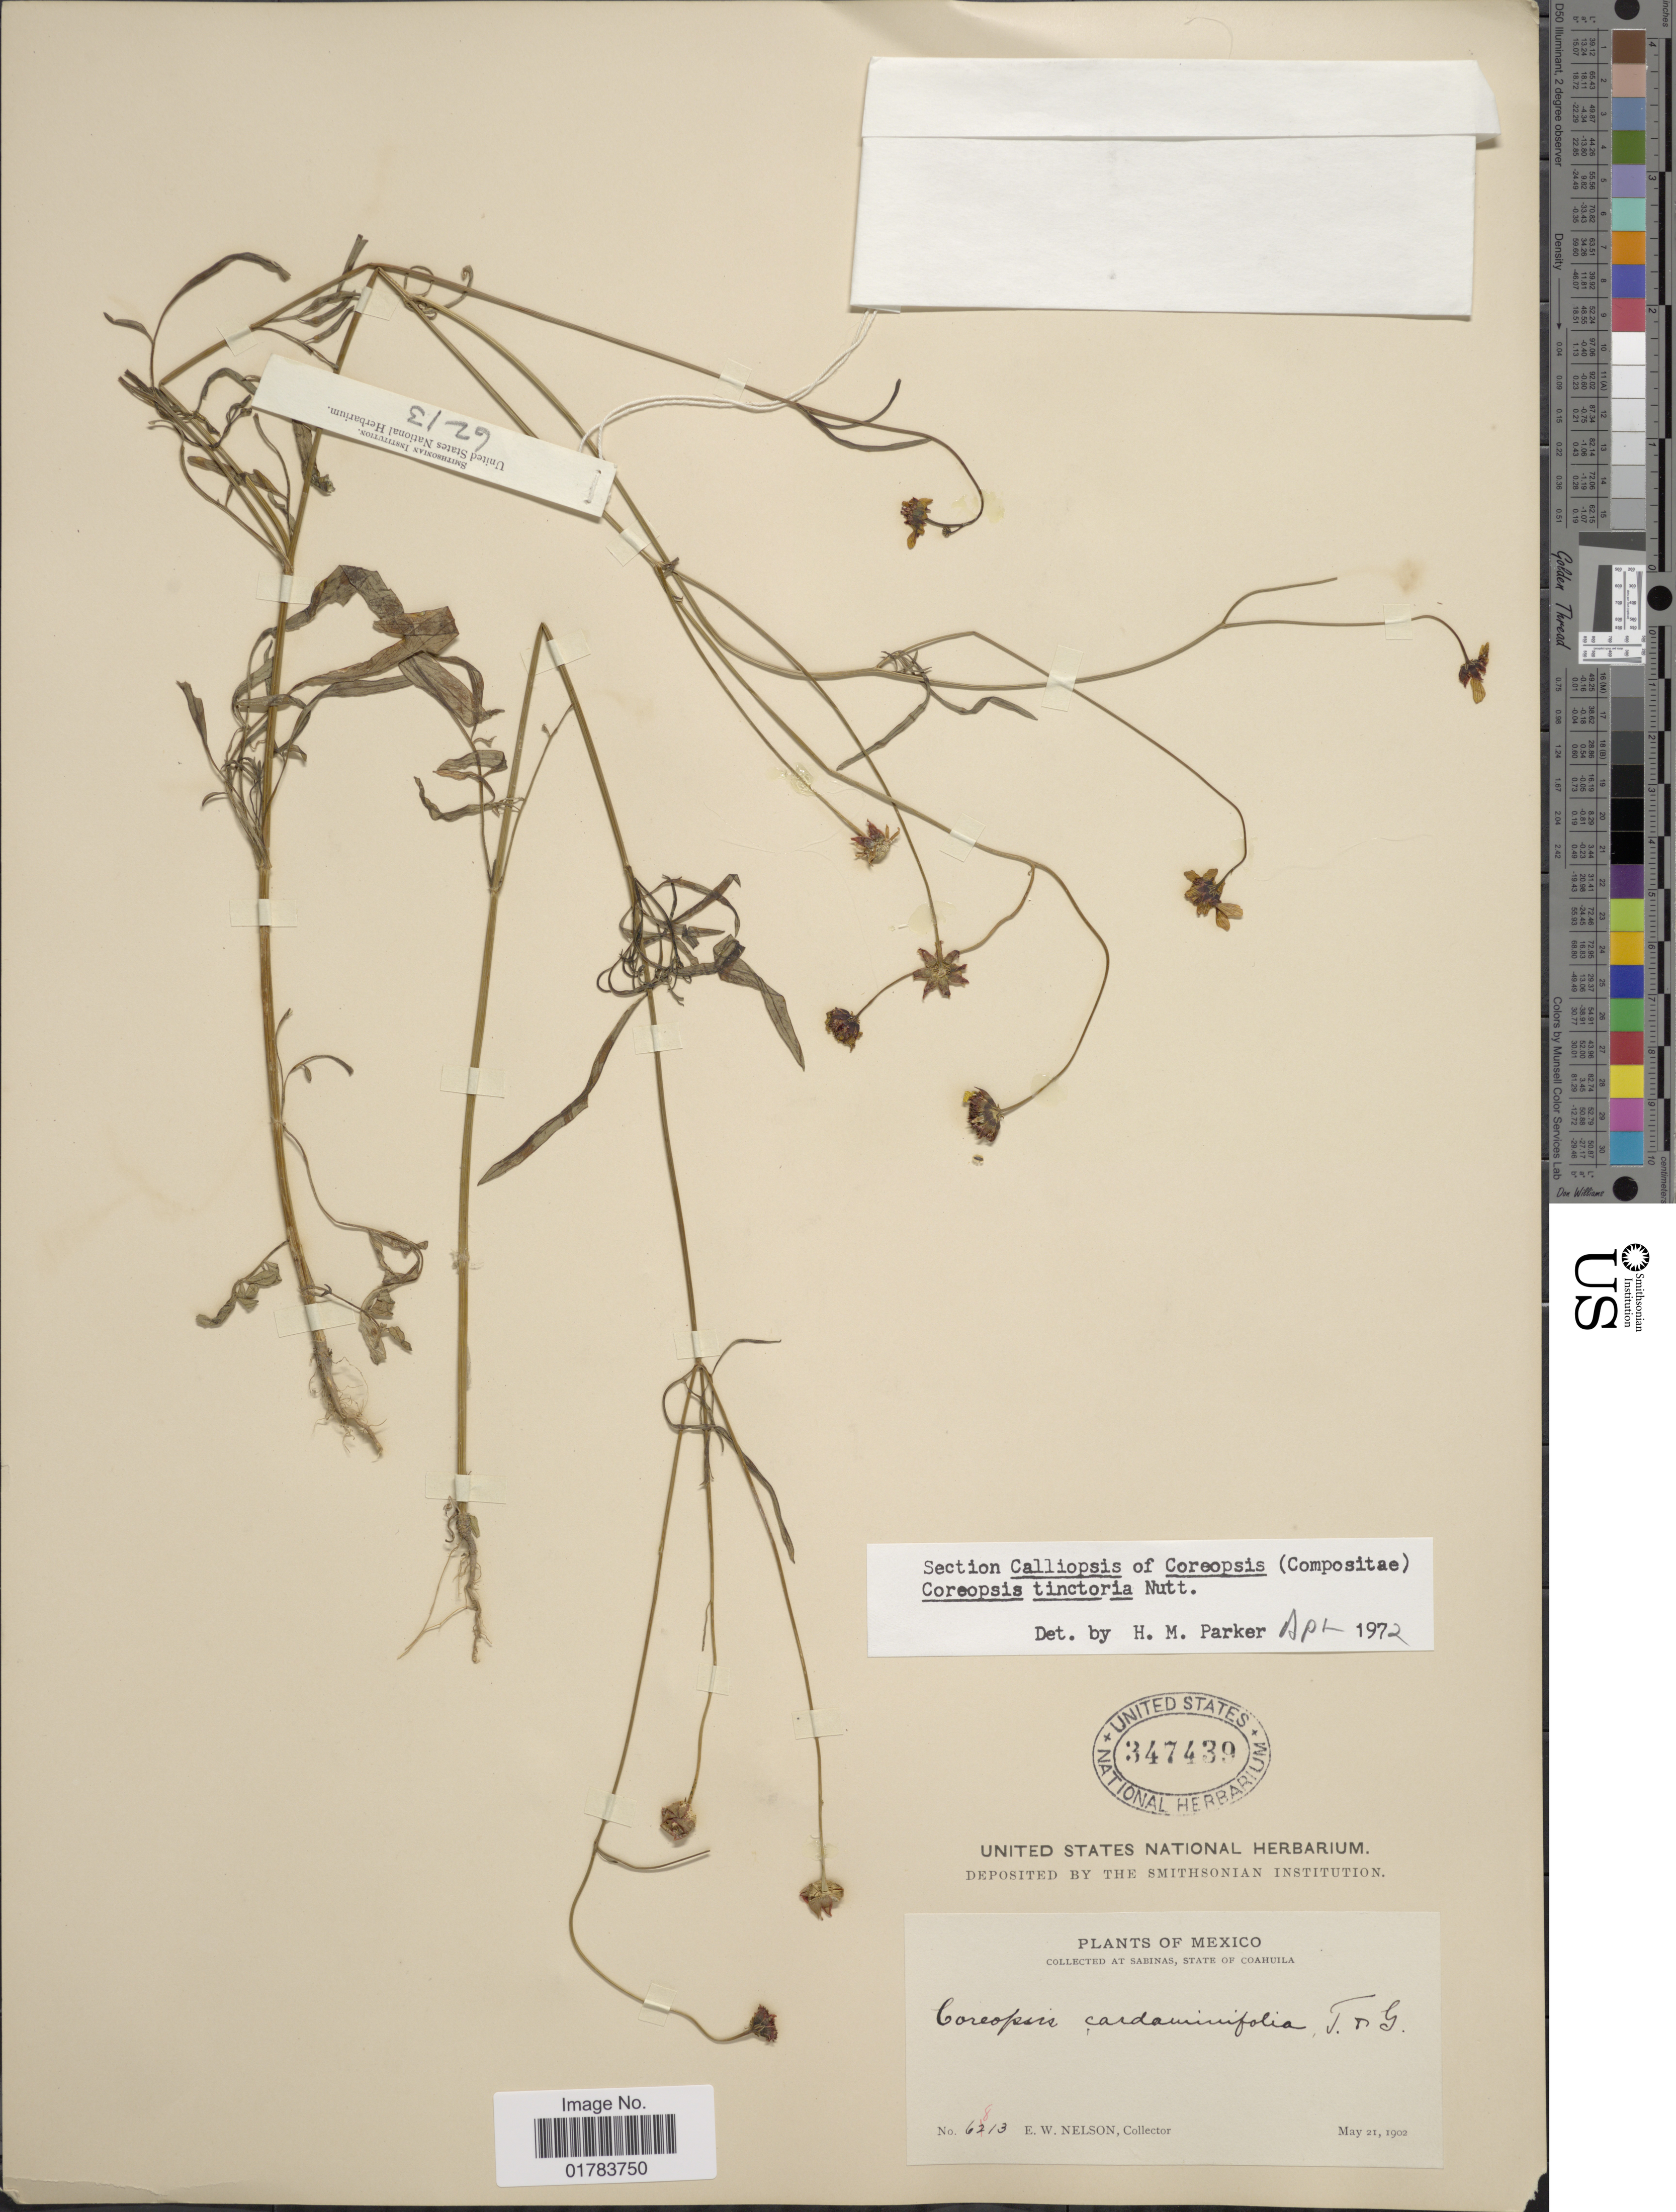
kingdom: Plantae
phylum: Tracheophyta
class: Magnoliopsida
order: Asterales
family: Asteraceae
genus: Coreopsis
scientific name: Coreopsis tinctoria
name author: Nutt.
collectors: E. W. Nelson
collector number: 6213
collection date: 1902-05-21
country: Mexico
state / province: Coahuila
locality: Sabinas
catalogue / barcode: US 347439